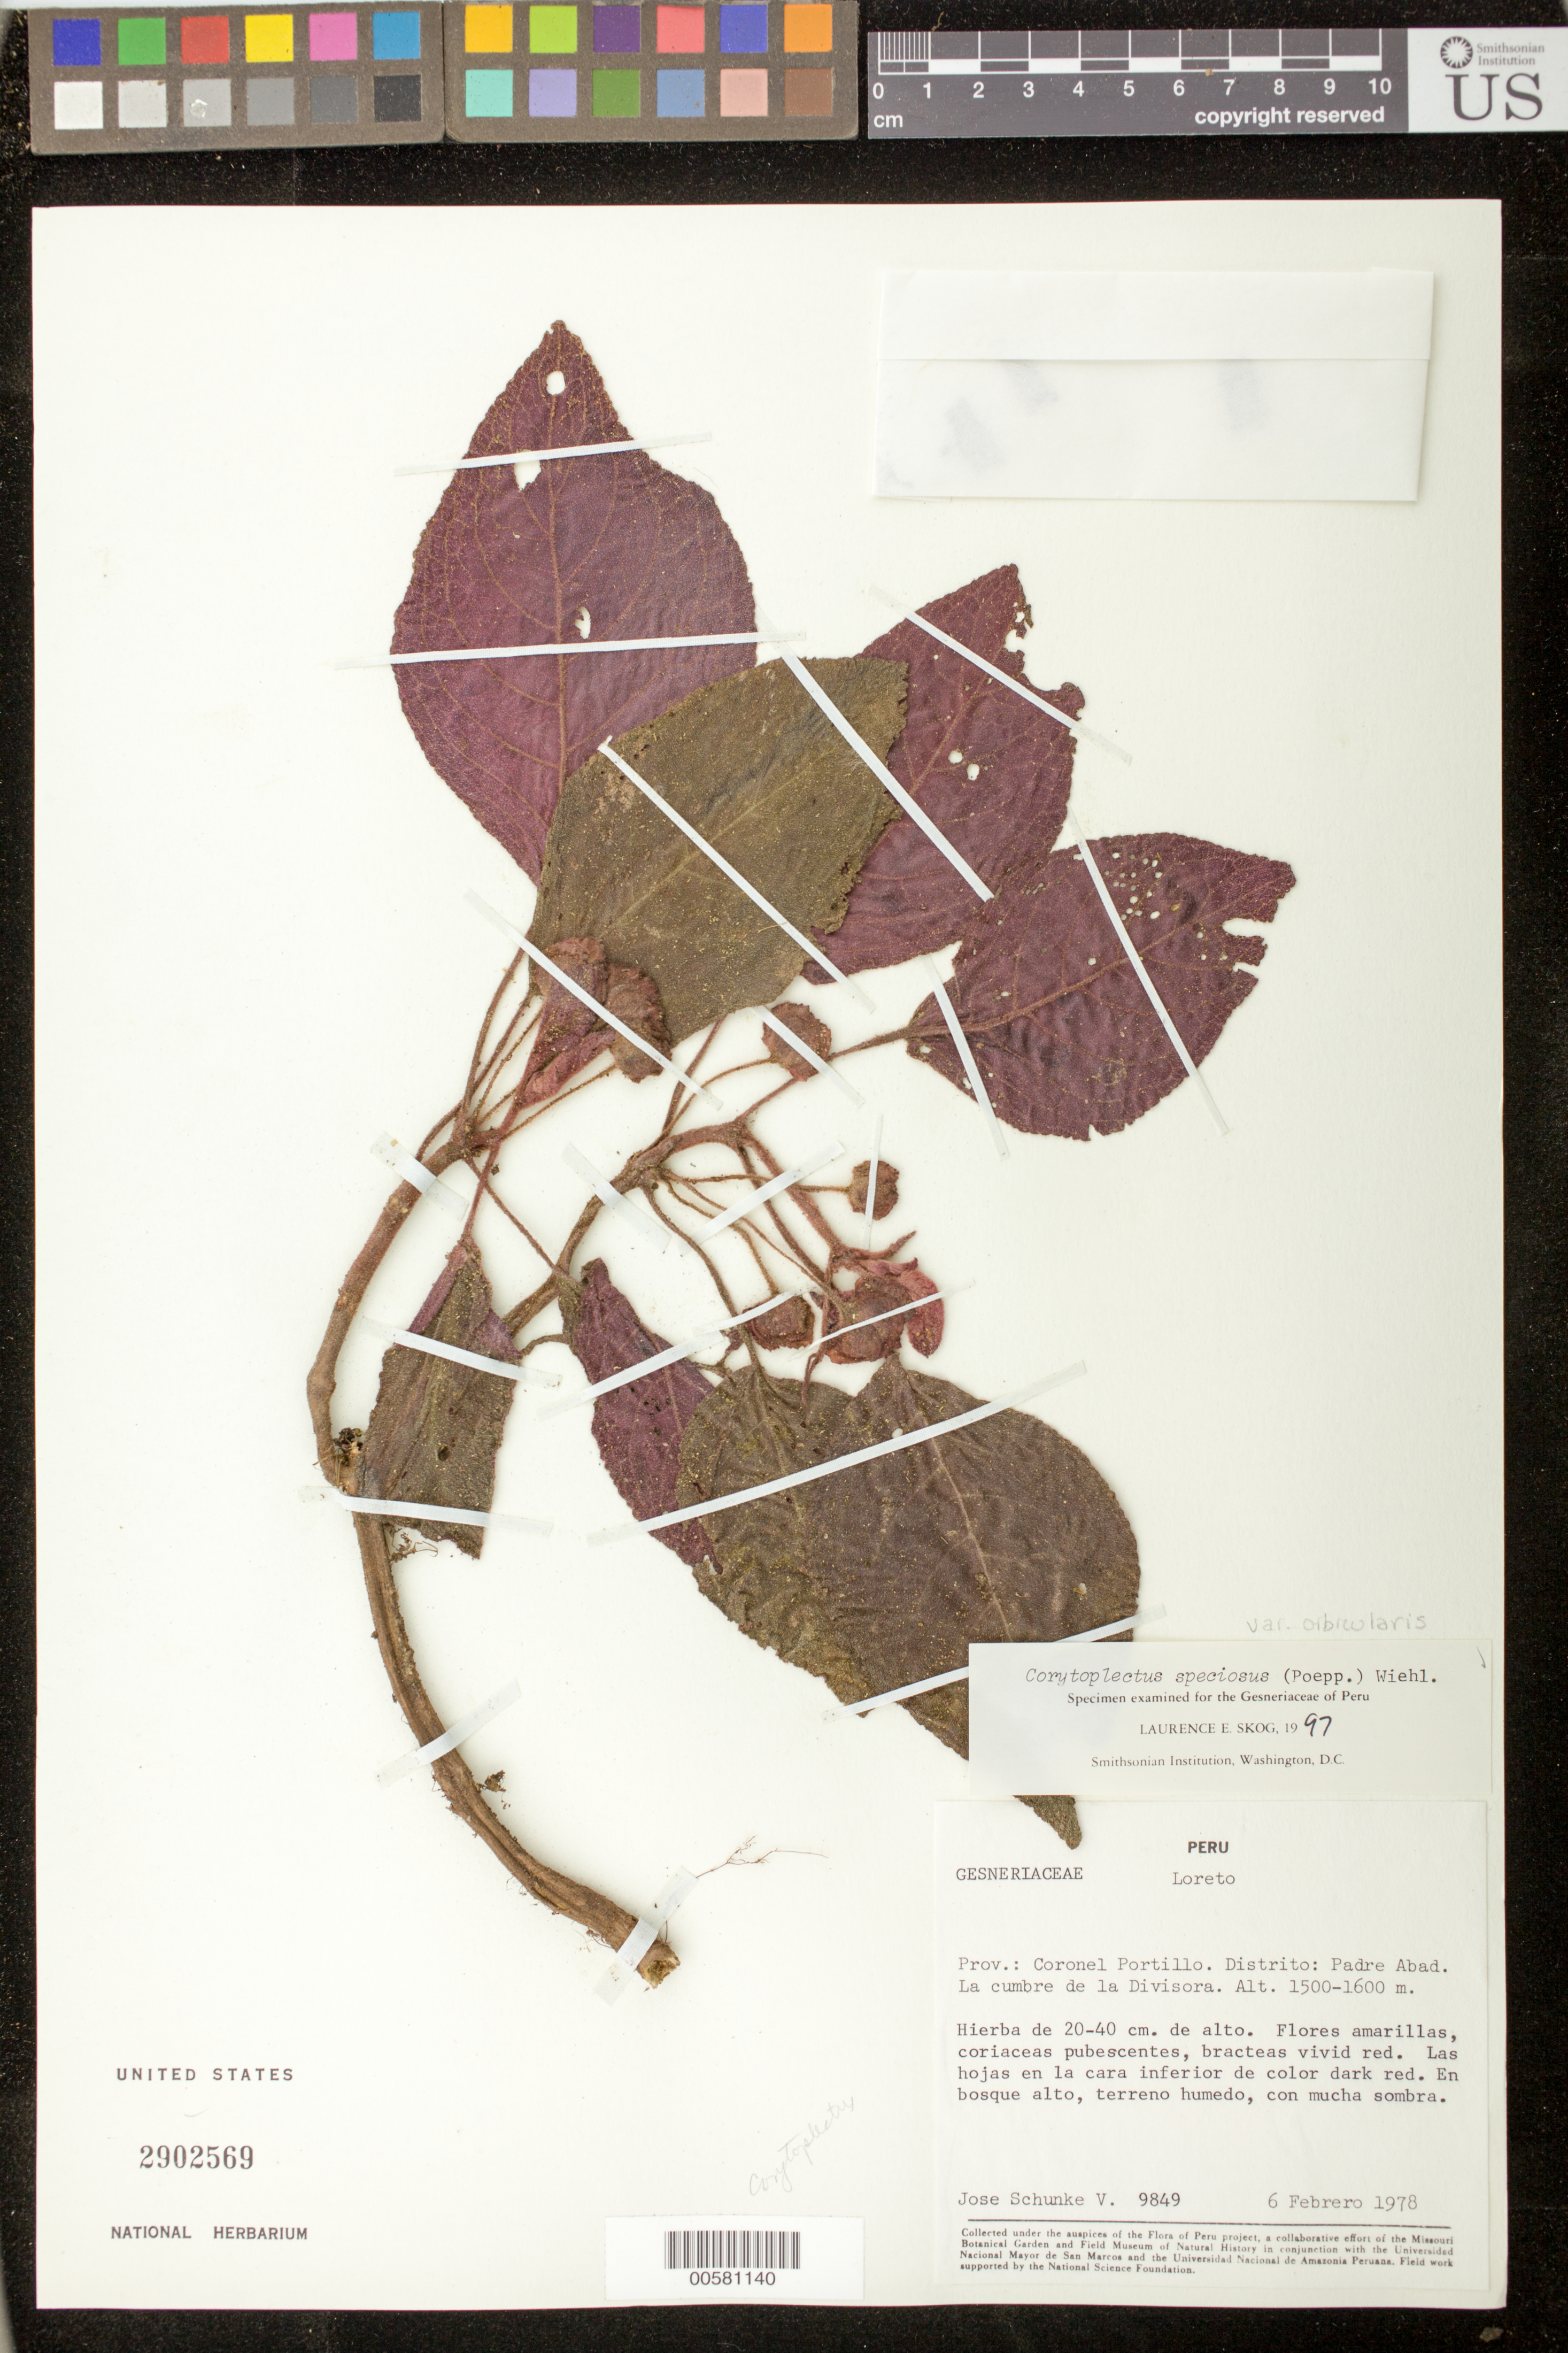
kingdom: Plantae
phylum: Tracheophyta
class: Magnoliopsida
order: Lamiales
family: Gesneriaceae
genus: Corytoplectus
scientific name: Corytoplectus speciosus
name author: (Poepp.) Wiehler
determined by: Skog, Laurence E.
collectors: J. Schunke Vigo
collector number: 9849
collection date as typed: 06 Feb 1978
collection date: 1978-02-06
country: Peru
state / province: Loreto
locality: Prov. Coronel Portillo, Dtto. Padre Abad; La cumbre de la Divisora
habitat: En bosque alto, terreno humedo, con mucha sombra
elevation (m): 1500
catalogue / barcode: US 2902569